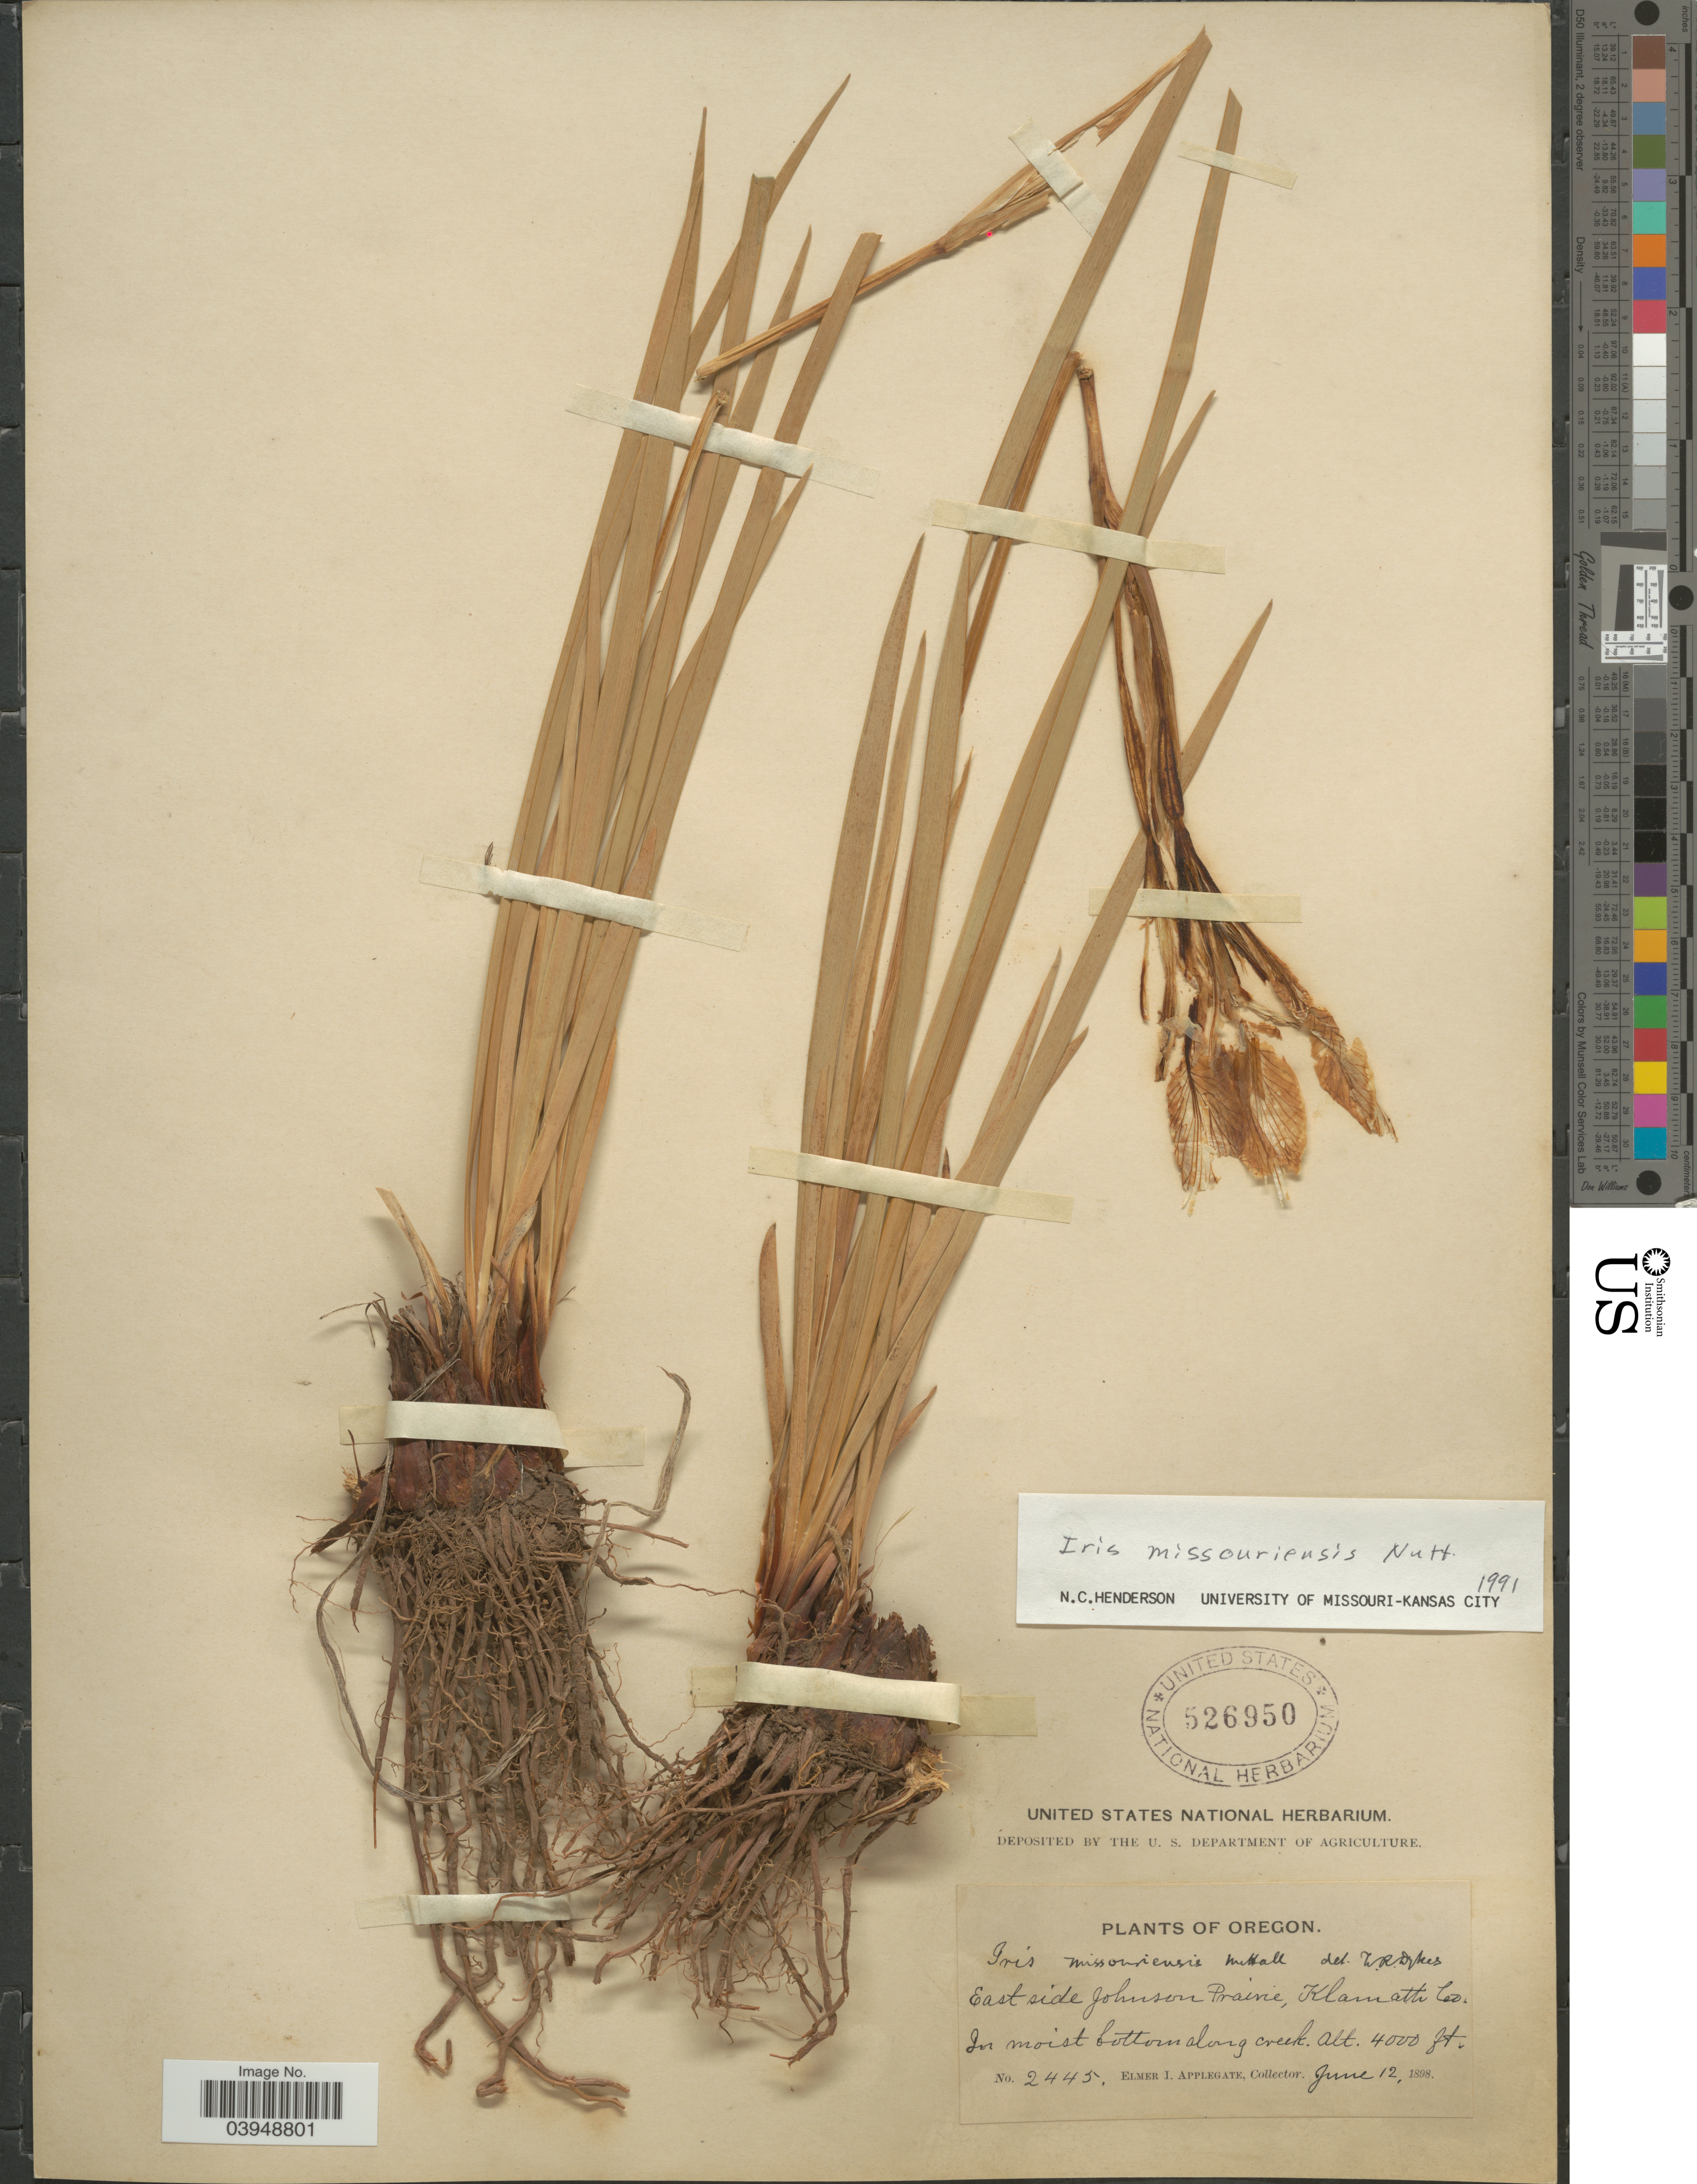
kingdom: Plantae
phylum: Tracheophyta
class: Liliopsida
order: Asparagales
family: Iridaceae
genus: Iris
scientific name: Iris missouriensis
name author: Nutt.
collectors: E. I. Applegate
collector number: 2445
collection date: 1898-06-12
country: United States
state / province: Oregon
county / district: Klamath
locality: East side Johnson Prairie, Klamath Co. In moist bottom along creek.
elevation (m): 1219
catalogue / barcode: US 526950